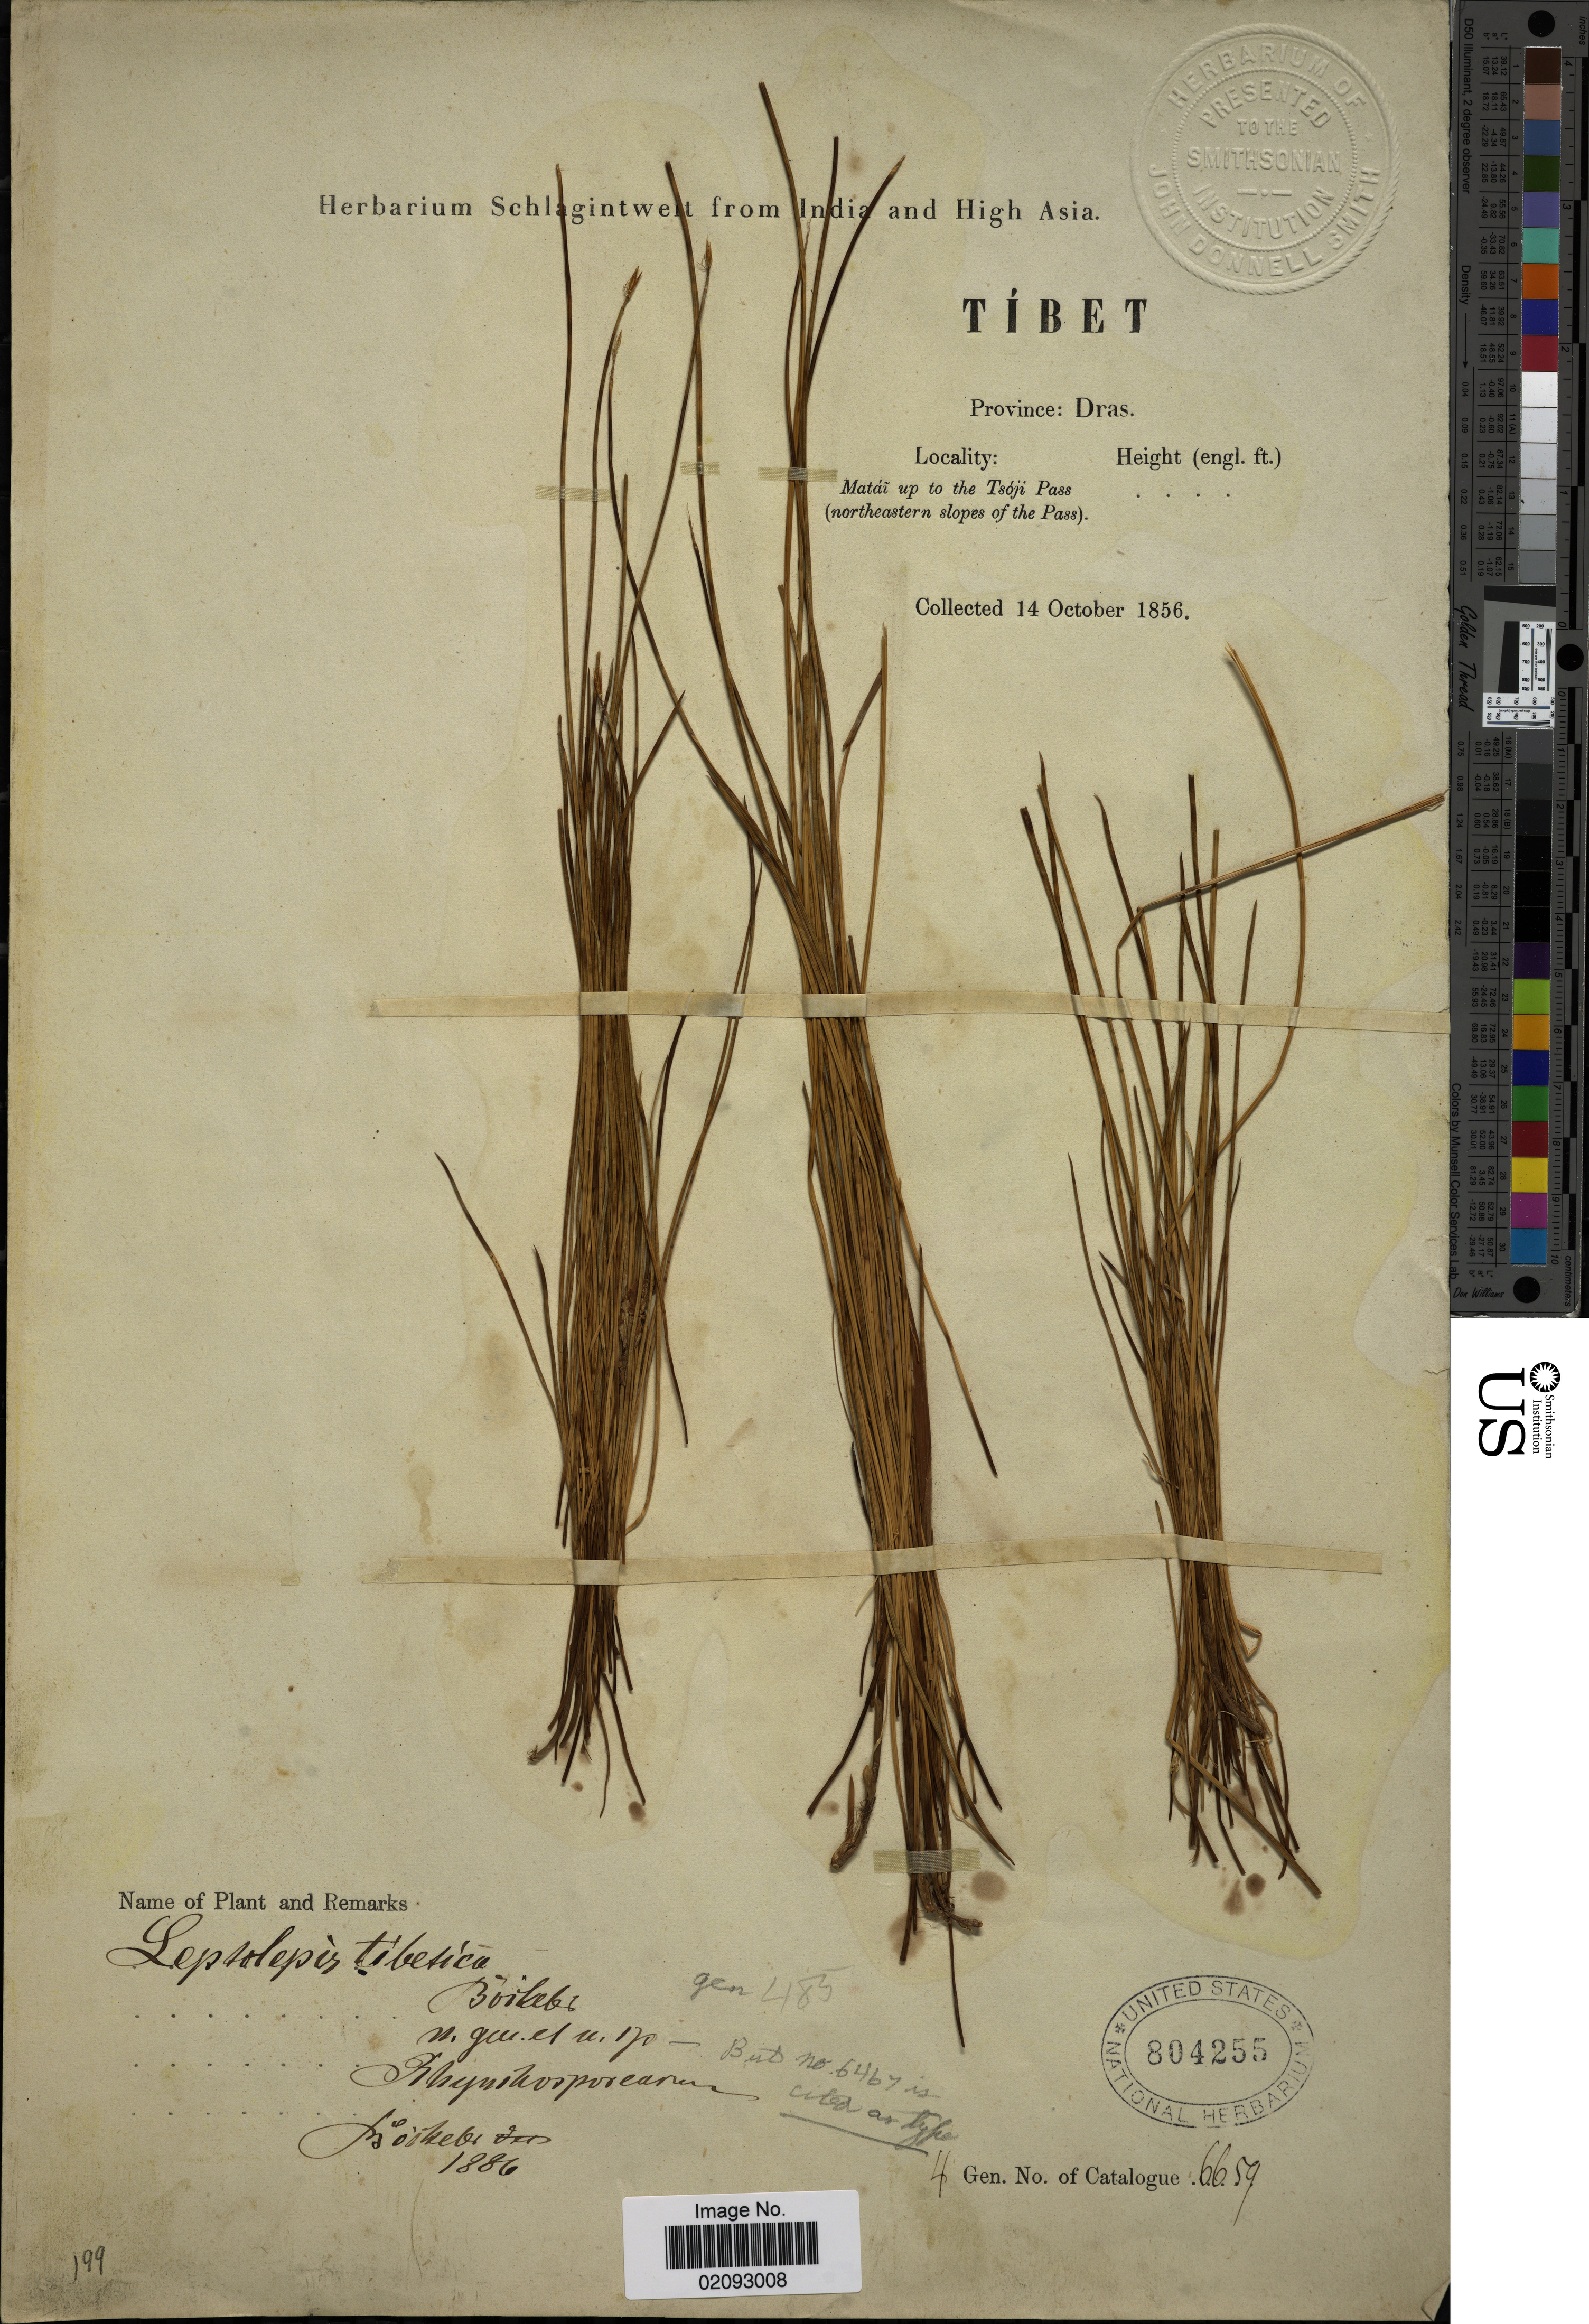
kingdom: Plantae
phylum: Tracheophyta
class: Liliopsida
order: Poales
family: Cyperaceae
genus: Blysmus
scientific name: Blysmus sinocompressus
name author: Tang & F.T. Wang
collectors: ex herb. Schlagintweit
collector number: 6659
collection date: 1886-10-14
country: China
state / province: Xizang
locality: Province: Dras, Matái up to the Tsóji Pass (northeastern slopes of the Pass)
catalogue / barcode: US 804255